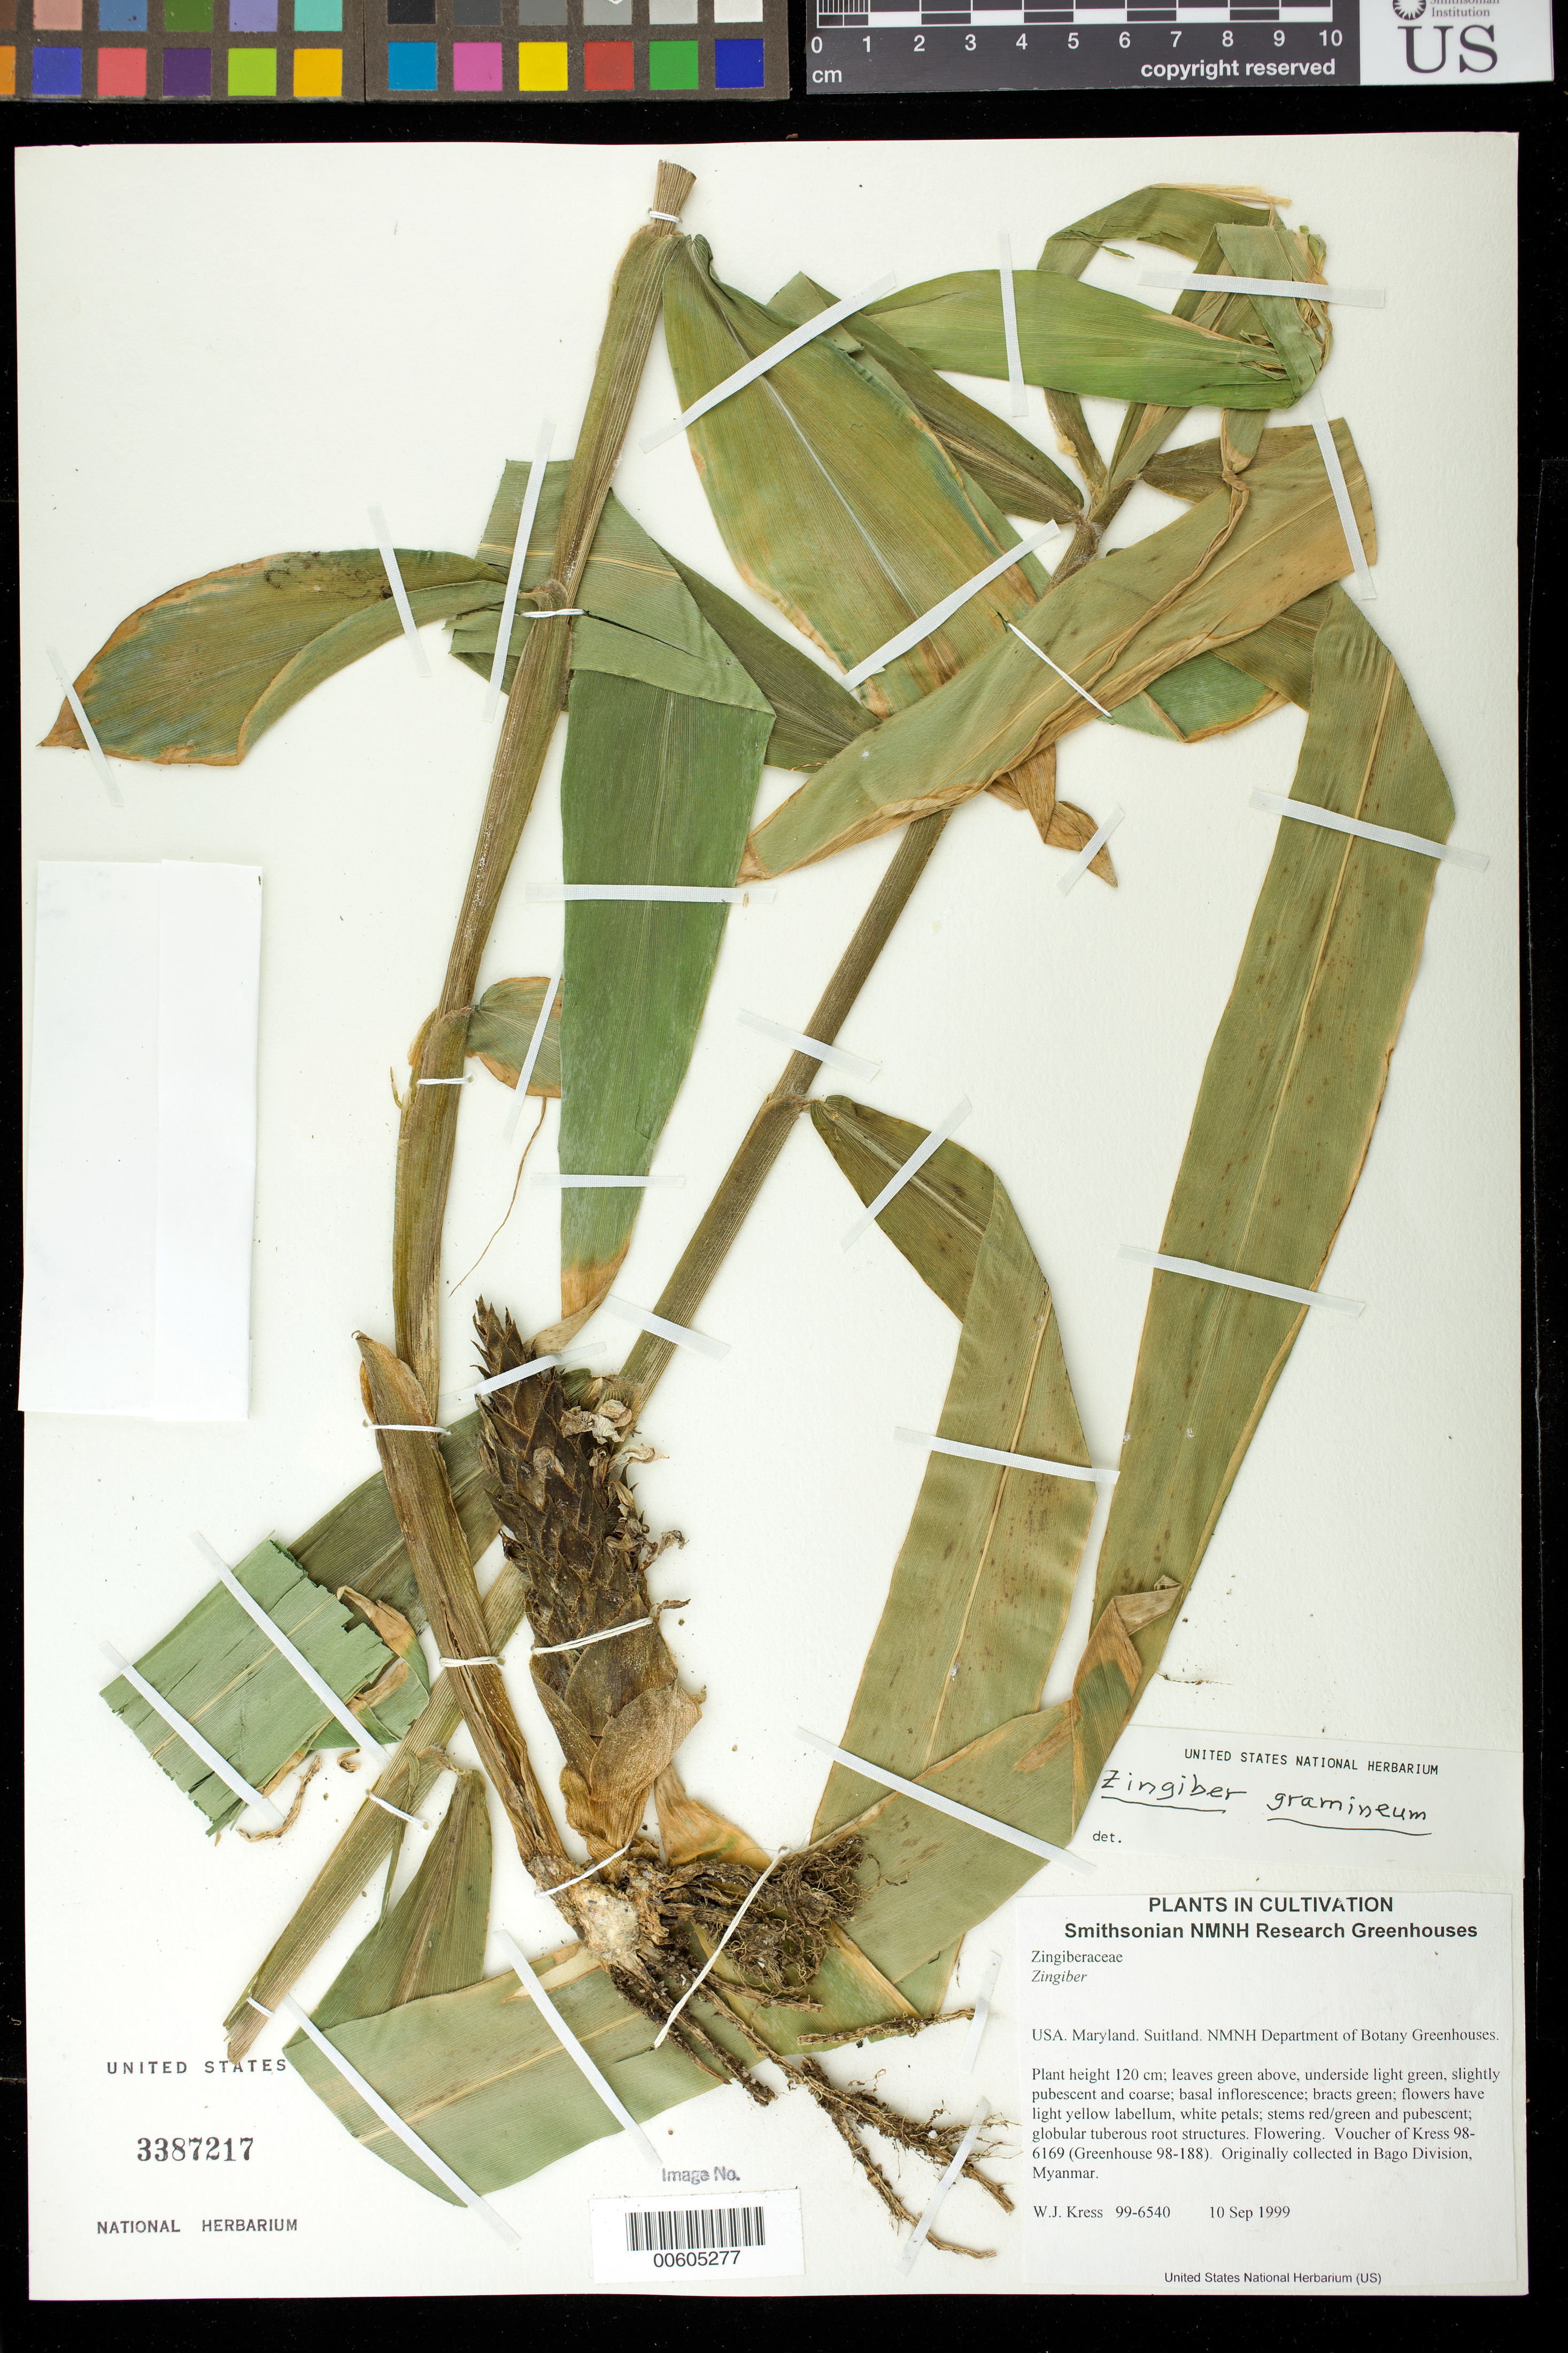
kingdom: Plantae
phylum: Tracheophyta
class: Liliopsida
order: Zingiberales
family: Zingiberaceae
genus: Zingiber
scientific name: Zingiber gramineum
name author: Noronha ex Blume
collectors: W. J. Kress & M. Bordelon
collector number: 99-6540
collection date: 1999-09-10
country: United States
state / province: Maryland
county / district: Prince George's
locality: NMNH Botany Research Greenhouses. Suitland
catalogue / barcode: US 3387217